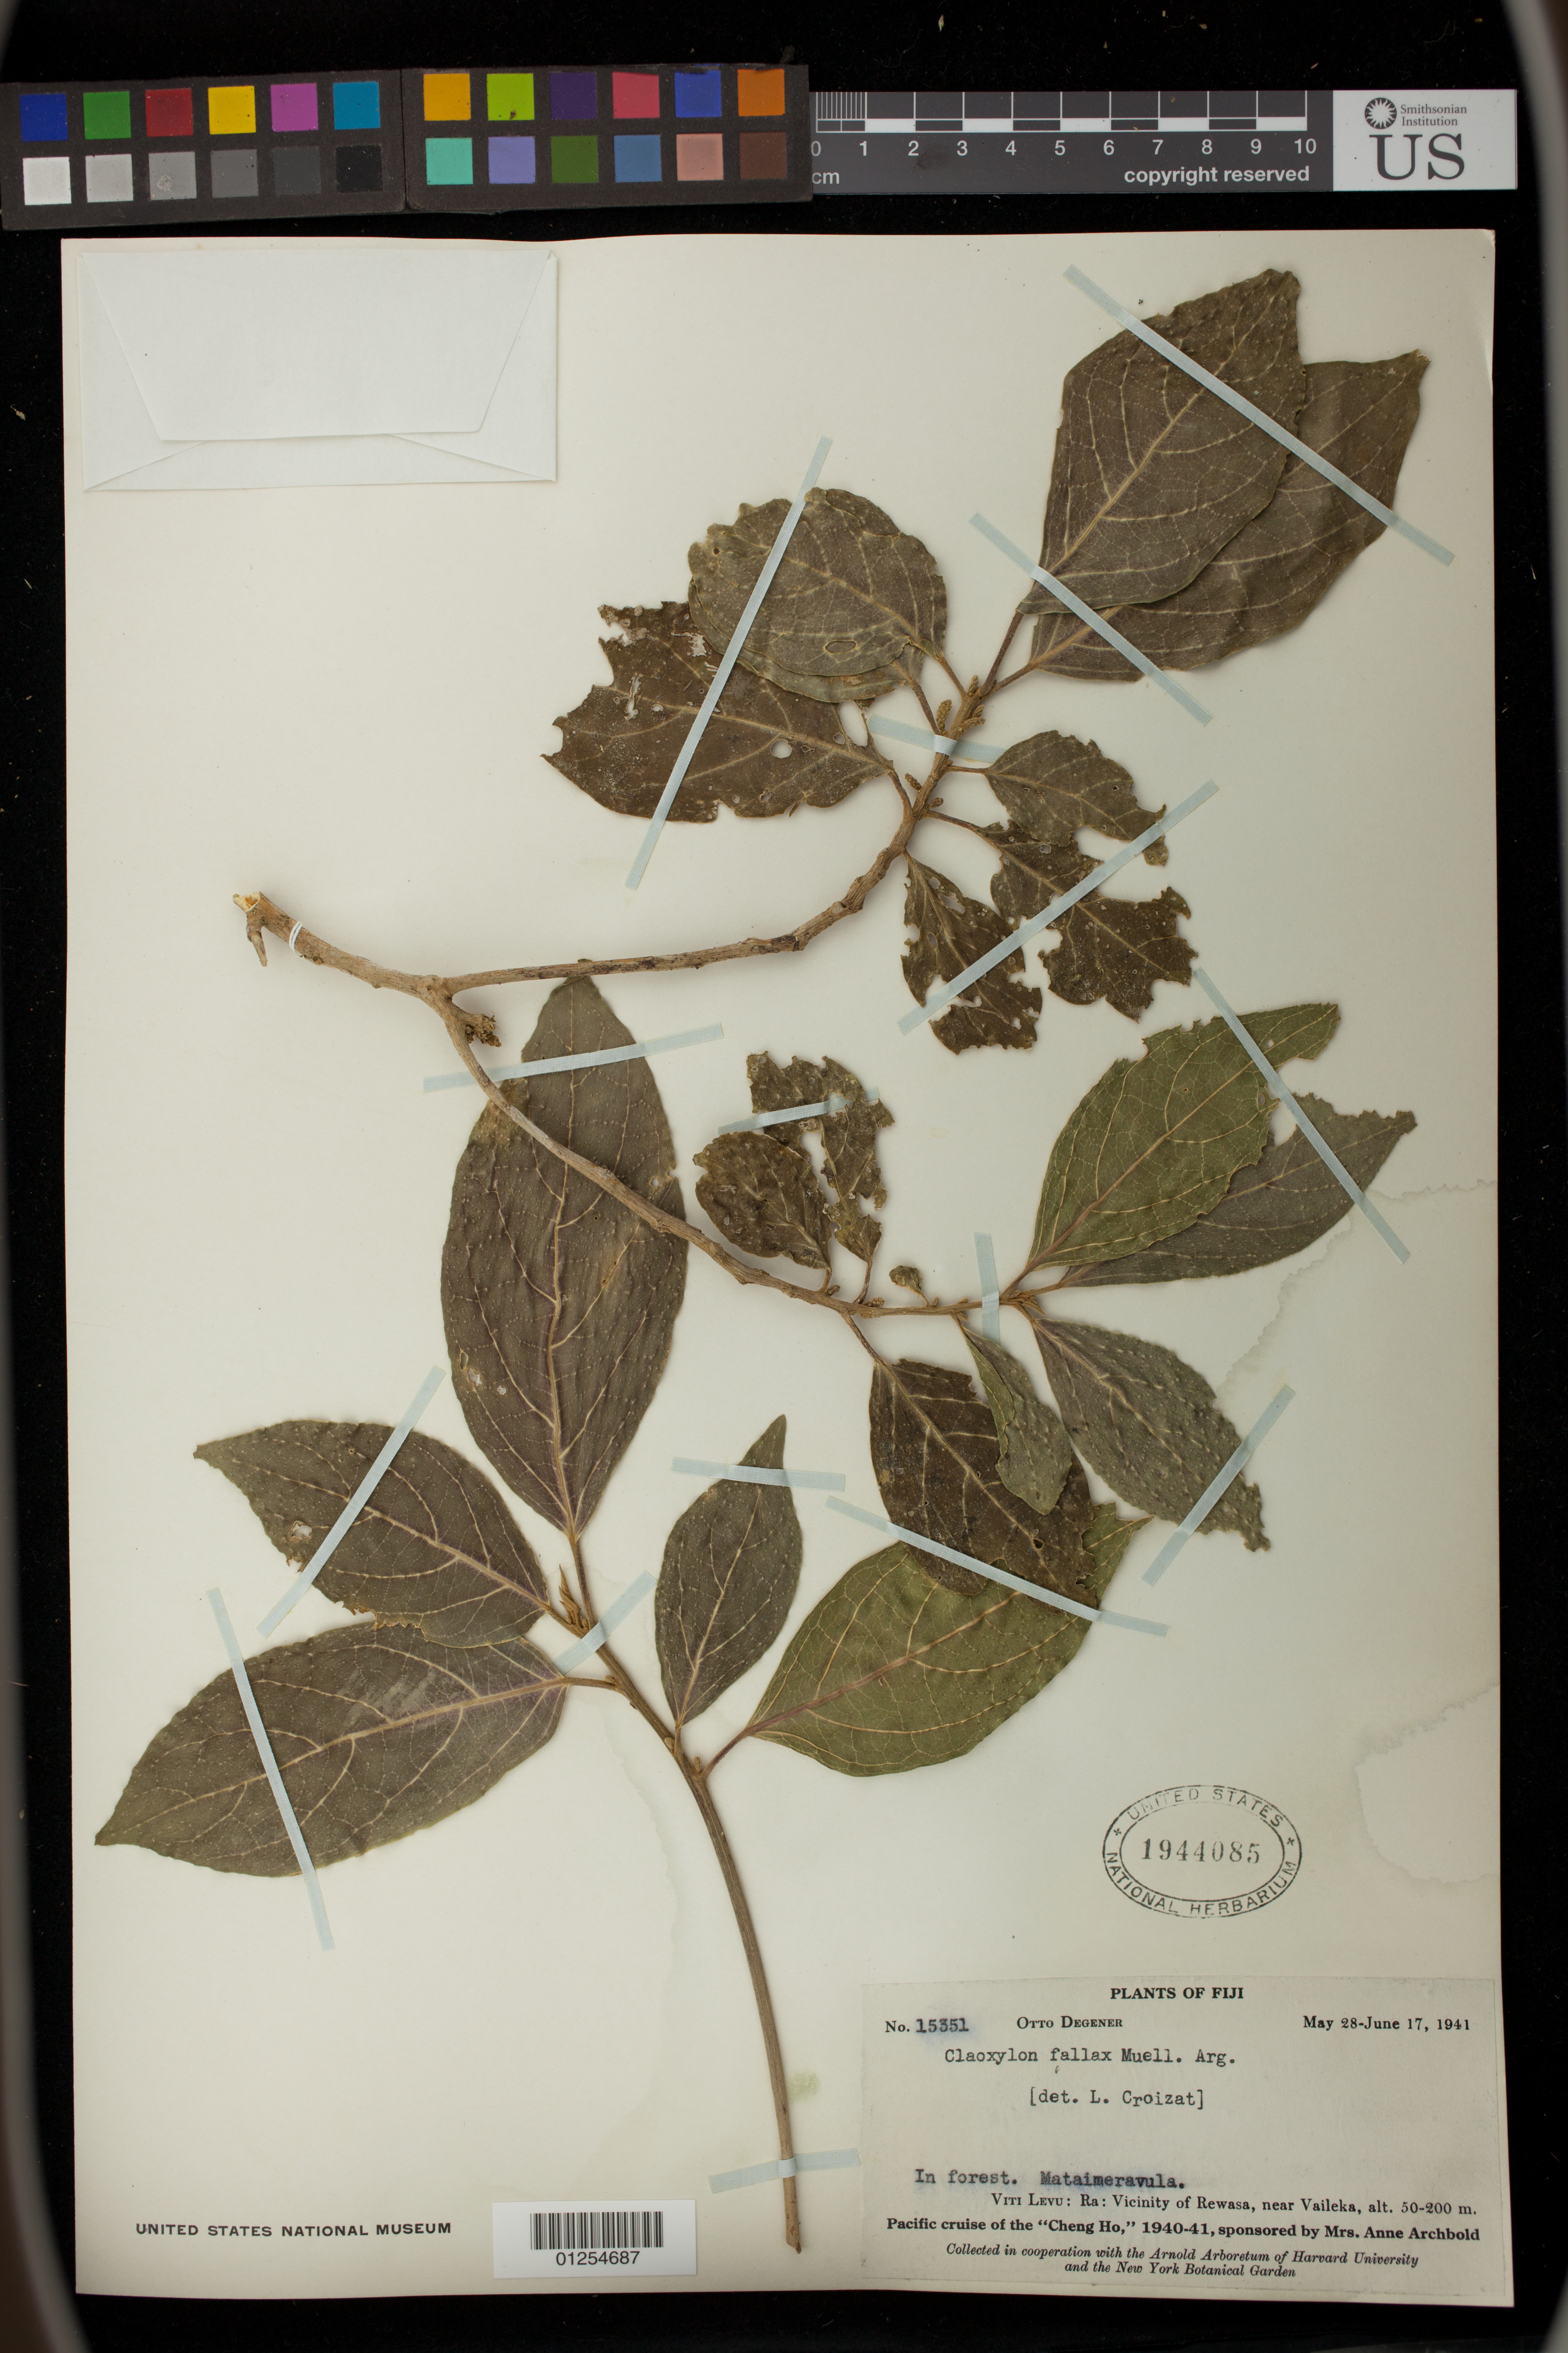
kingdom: Plantae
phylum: Tracheophyta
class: Magnoliopsida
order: Malpighiales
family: Euphorbiaceae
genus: Claoxylon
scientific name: Claoxylon fallax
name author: Müll. Arg.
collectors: O. Degener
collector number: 15351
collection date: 1941-05-28/1941-06-17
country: Fiji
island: Viti Levu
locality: Mataimeravula. Vicinity of Rewasa, near Vaileka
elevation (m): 50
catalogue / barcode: US 1944085